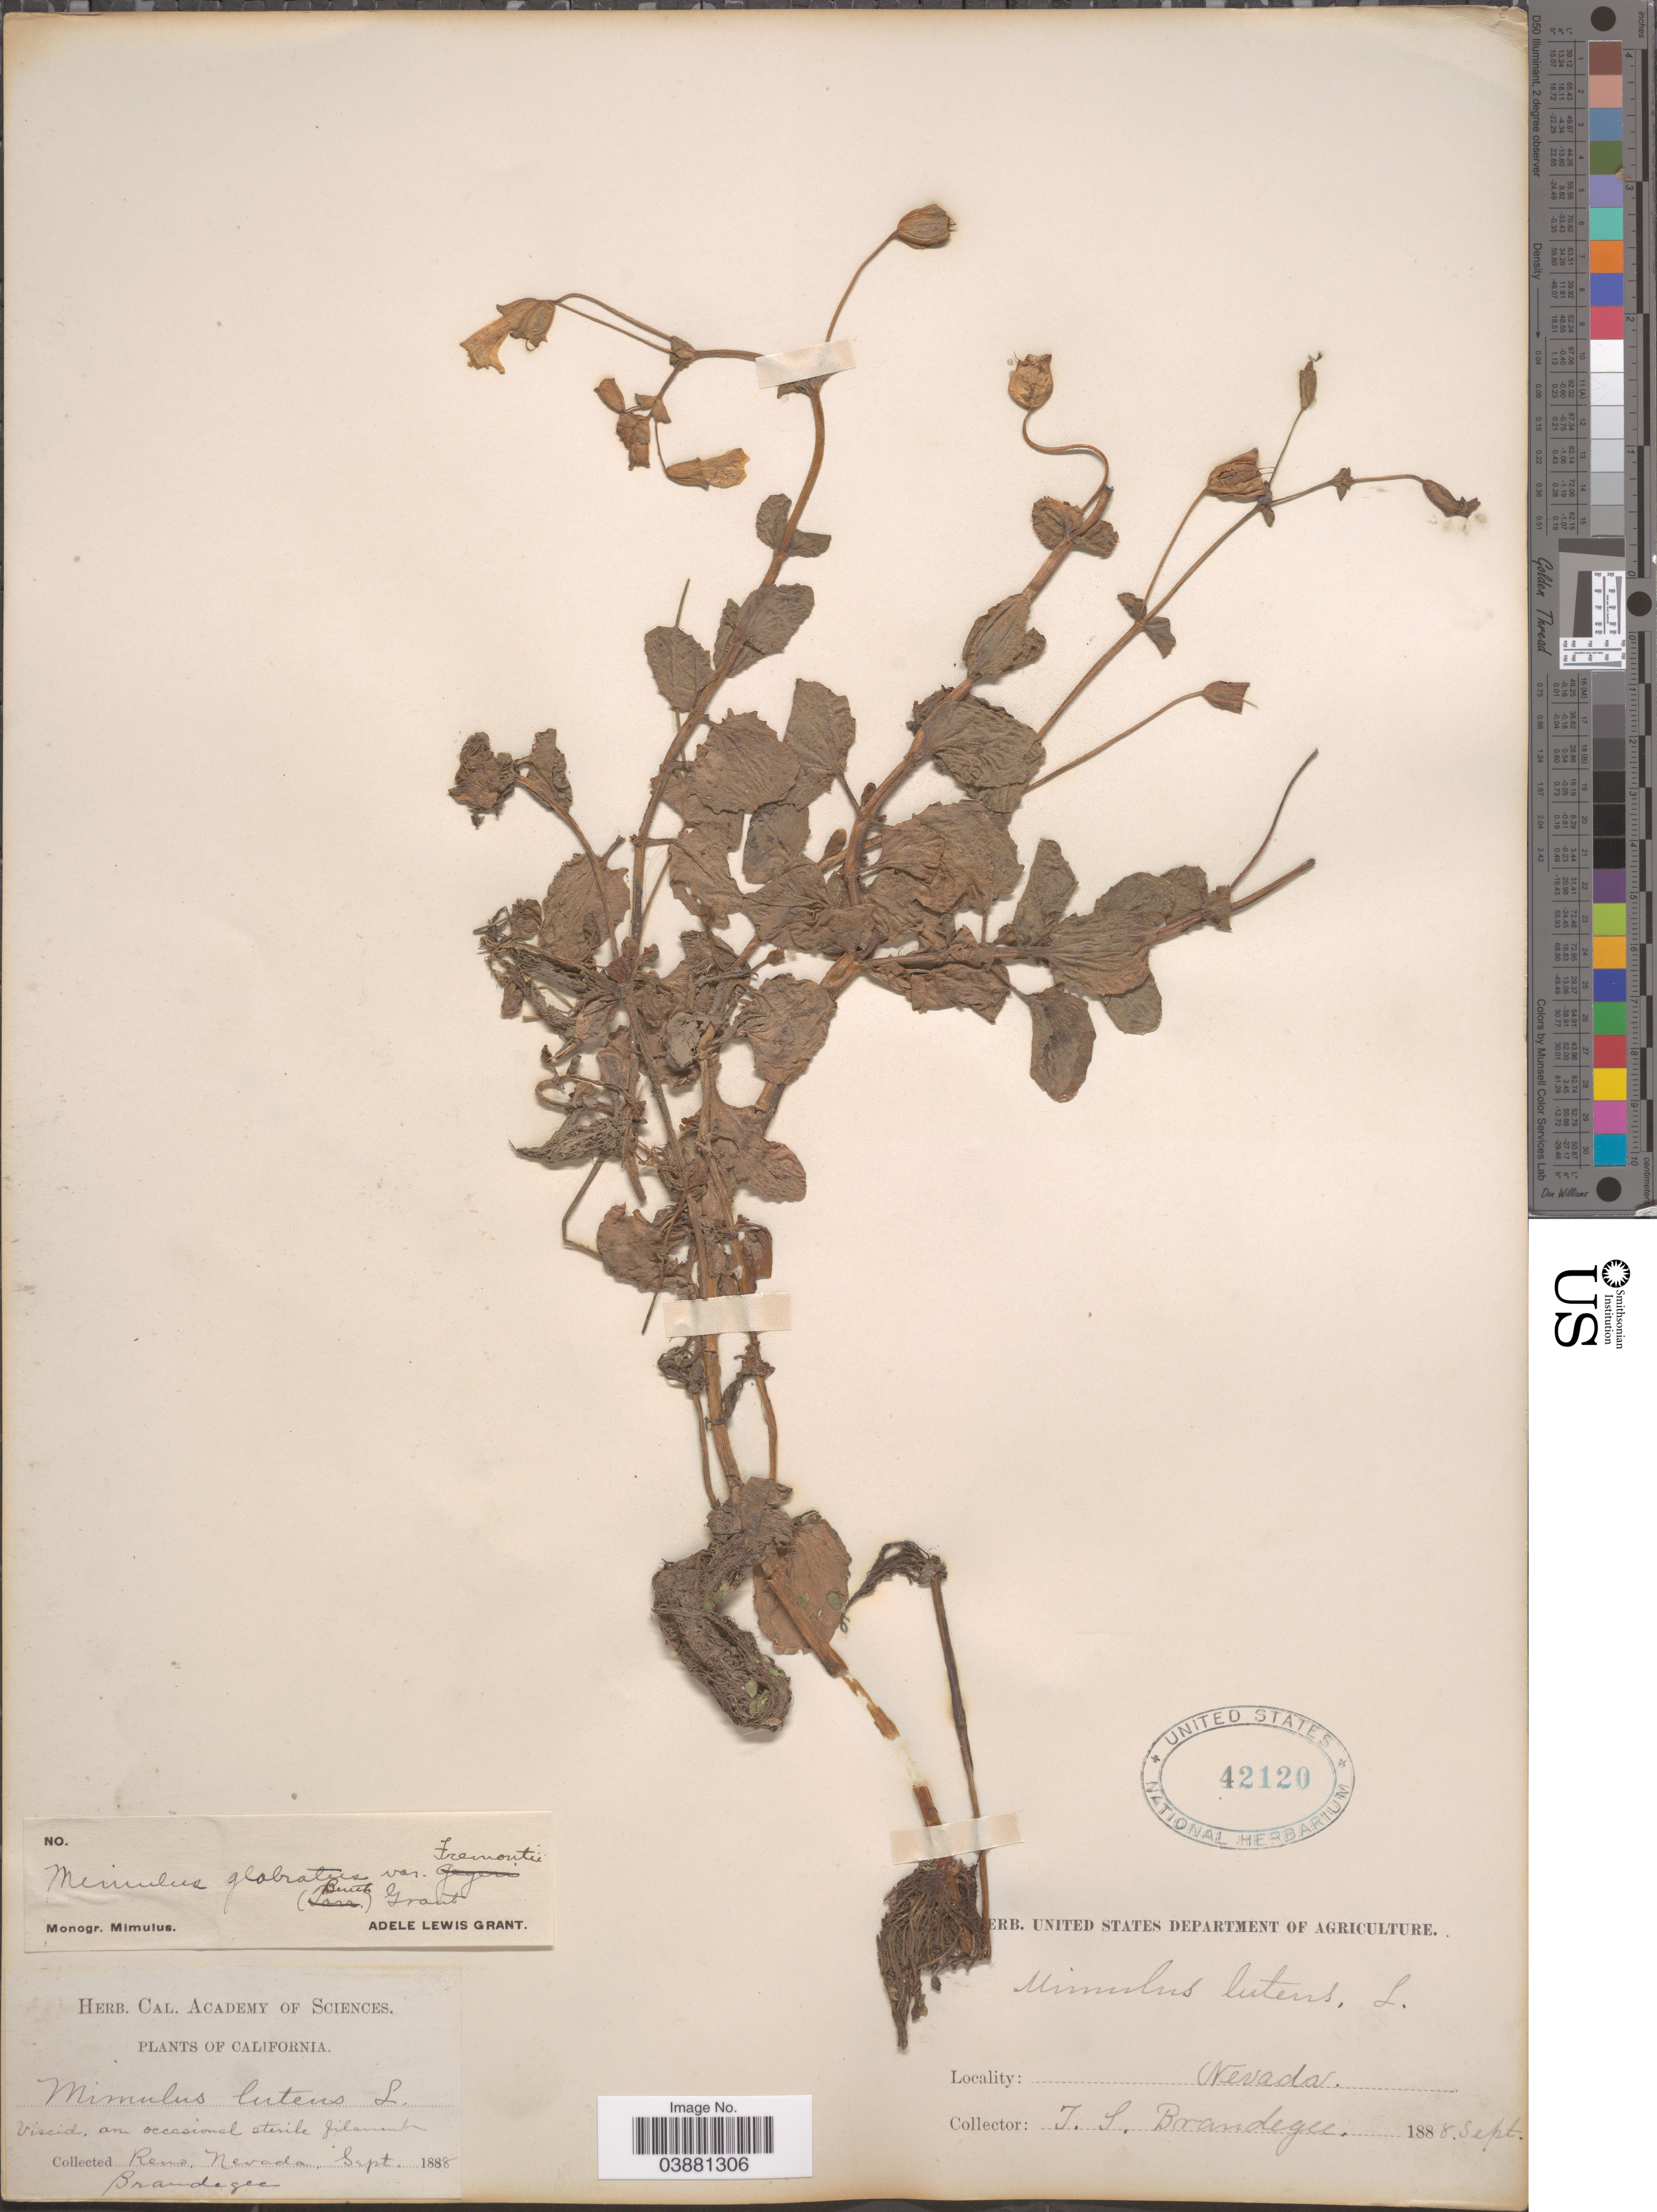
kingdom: Plantae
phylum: Tracheophyta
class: Magnoliopsida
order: Lamiales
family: Phrymaceae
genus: Mimulus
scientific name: Mimulus glabratus var. fremontii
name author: Kunth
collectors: J. S. Brandegee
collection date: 1888-09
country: United States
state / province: Nevada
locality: Reno.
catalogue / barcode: US 42120